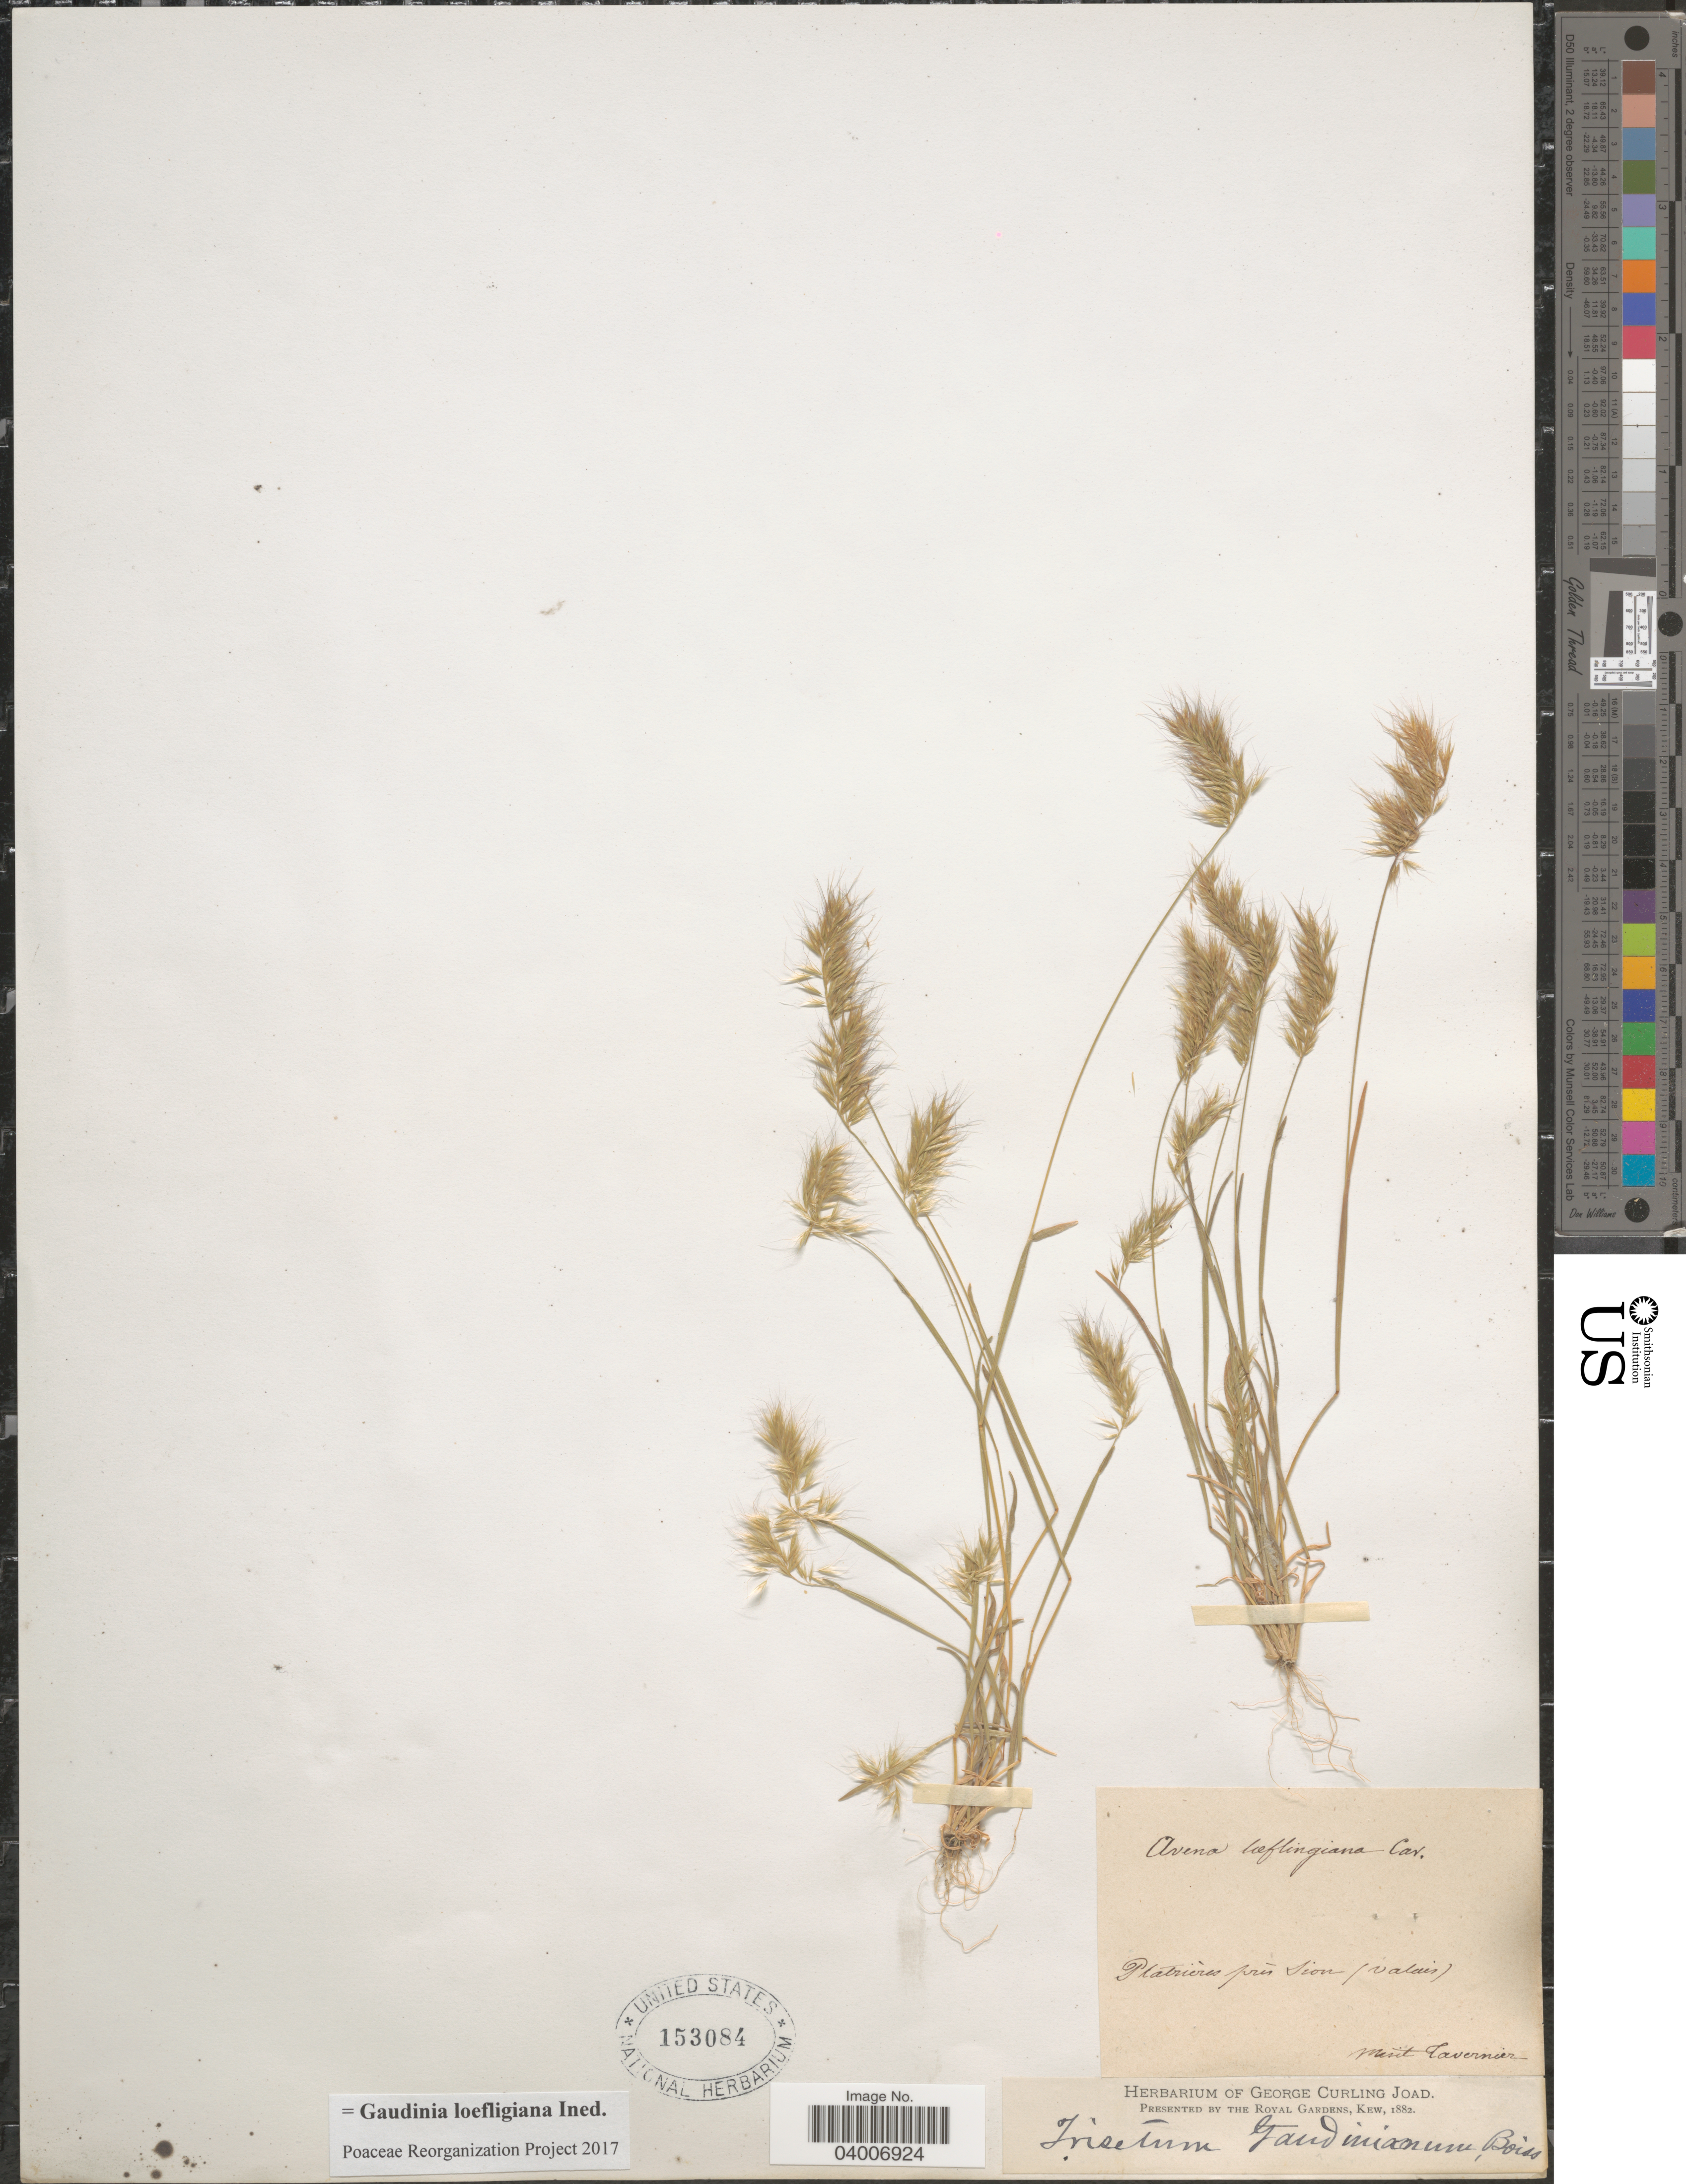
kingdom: Plantae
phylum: Tracheophyta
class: Liliopsida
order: Poales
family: Poaceae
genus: Gaudinia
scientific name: Gaudinia loefligiana ined.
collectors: Tavernier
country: Switzerland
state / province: Valais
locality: Ptatrieres prés Sion (Valais).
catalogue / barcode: US 153084